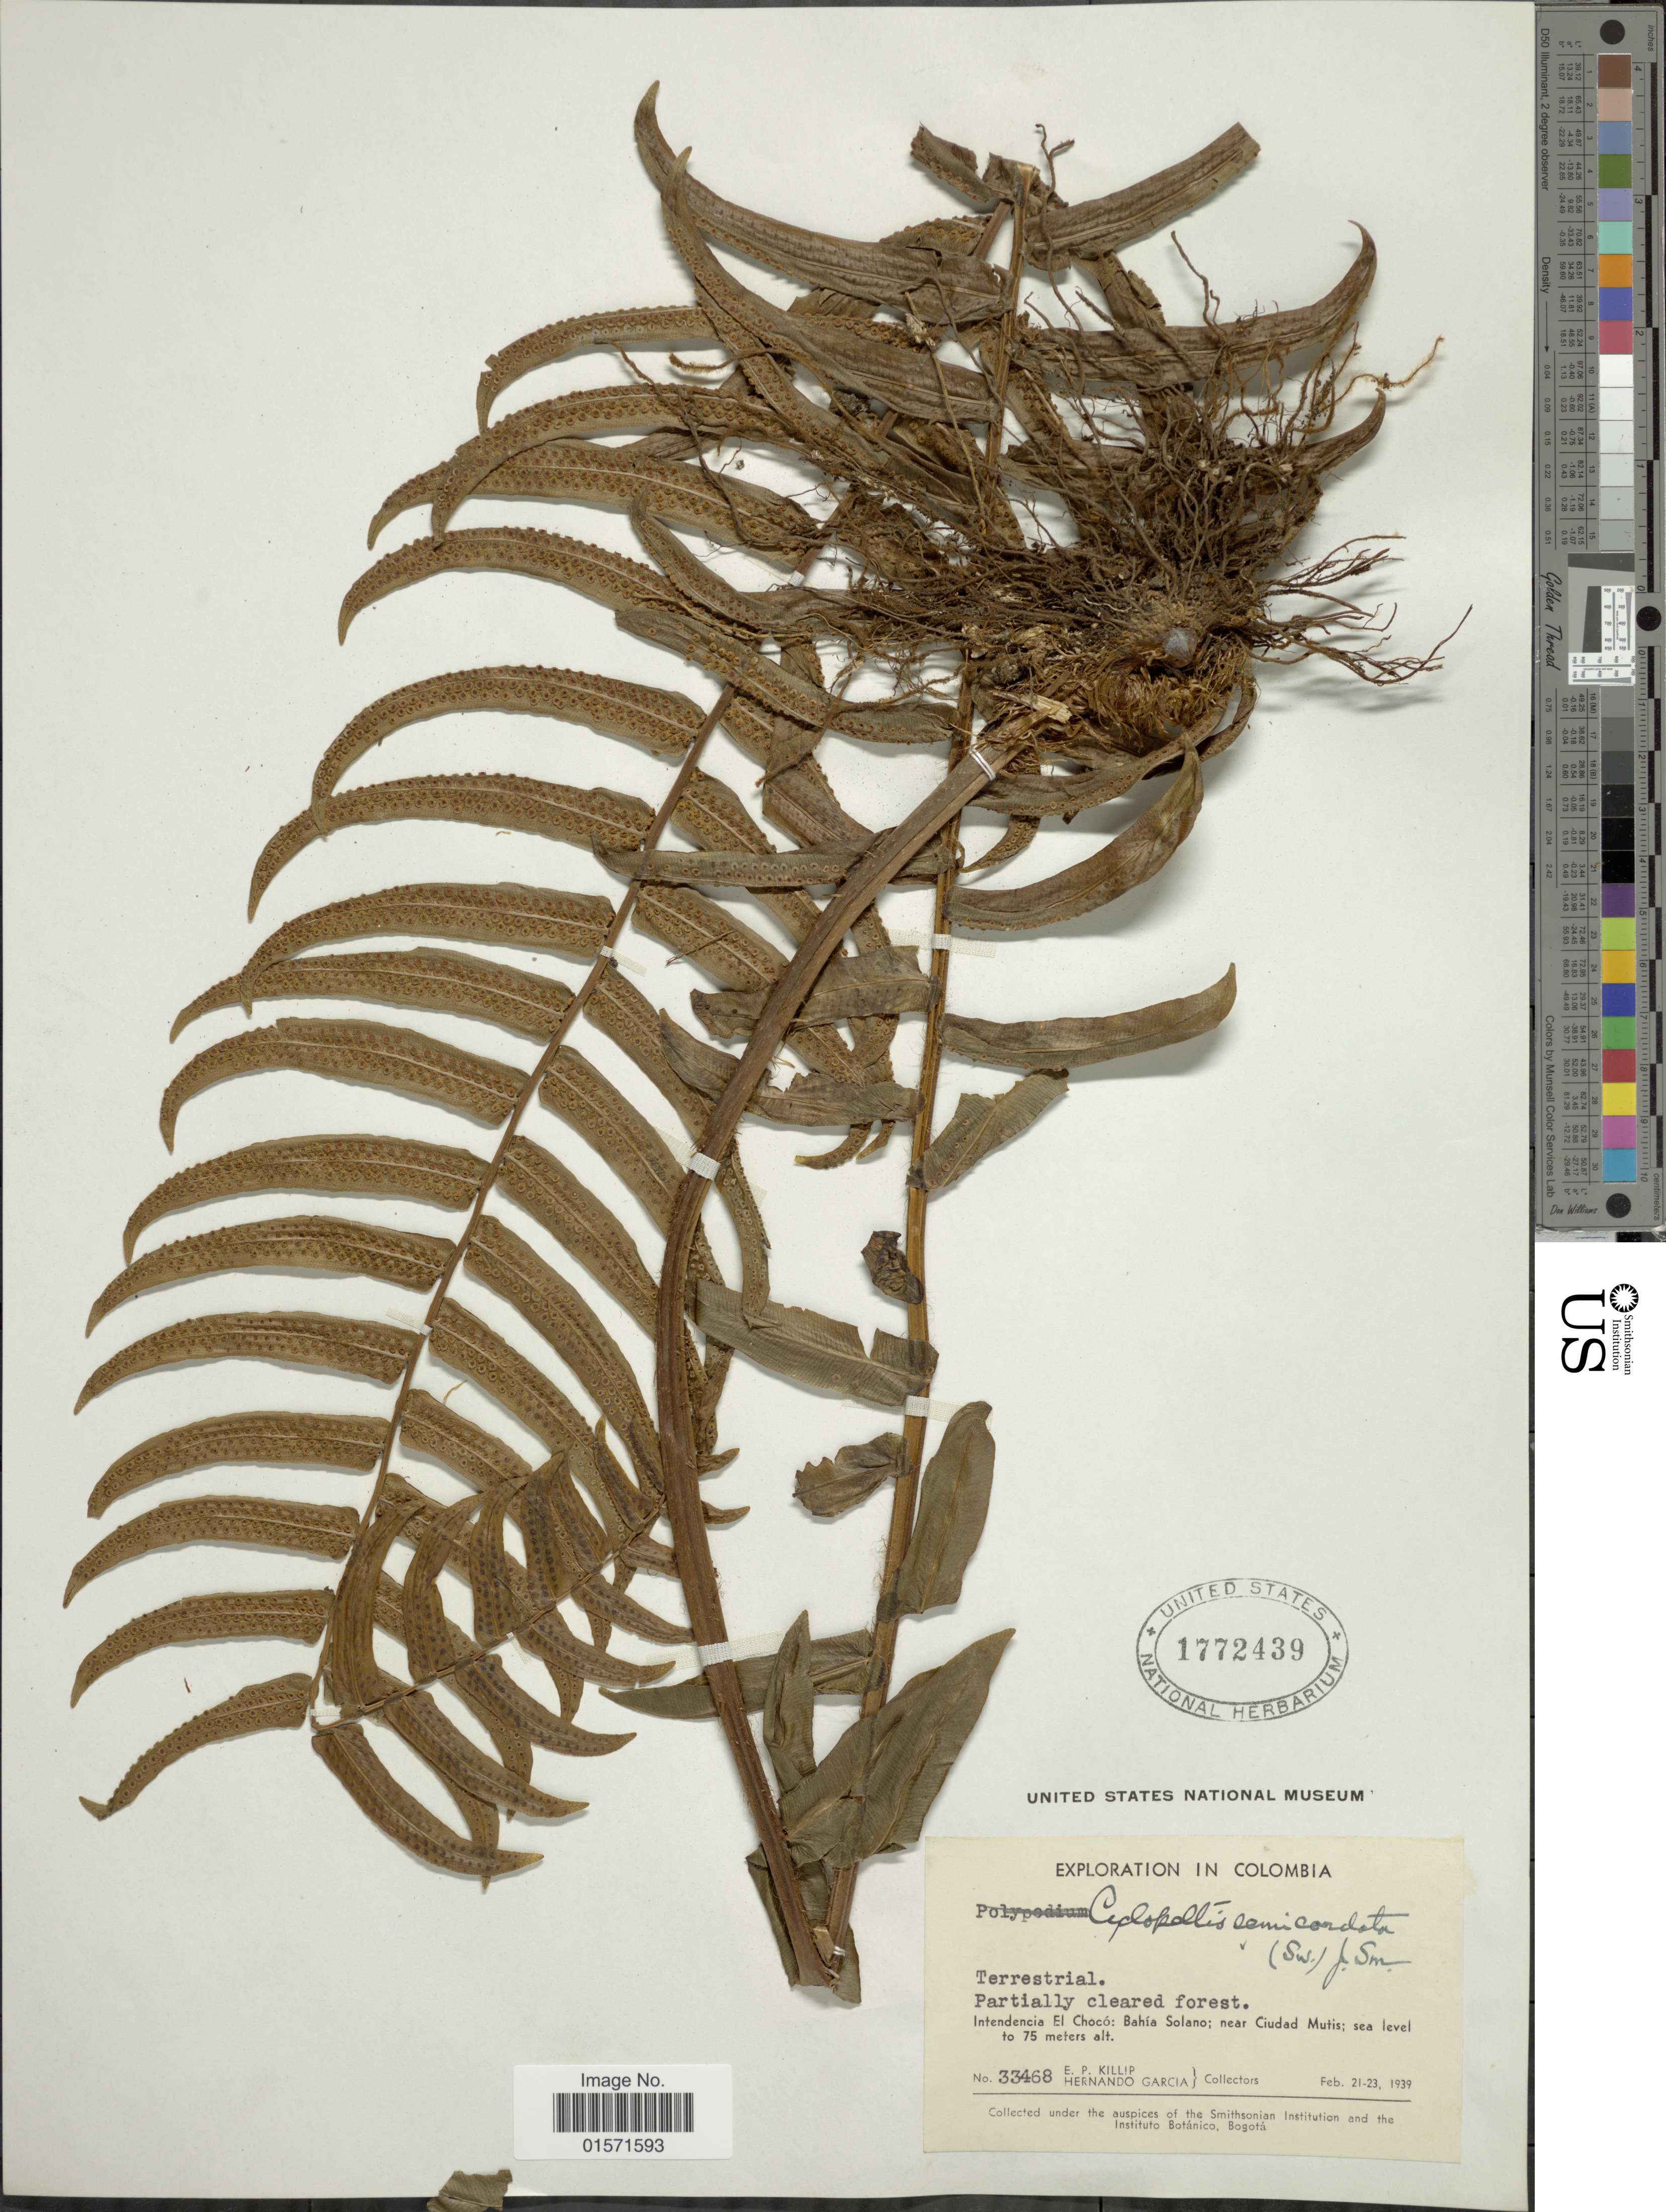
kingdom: Plantae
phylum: Tracheophyta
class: Polypodiopsida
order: Polypodiales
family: Lomariopsidaceae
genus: Cyclopeltis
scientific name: Cyclopeltis semicordata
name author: (Sw.) J. Sm.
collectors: E. P. Killip & H. Garcia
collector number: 33468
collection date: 1939-02-21/1939-02-23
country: Colombia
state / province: Chocó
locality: Intendencia El Choco: Bahia Solano: near Ciudad Mutis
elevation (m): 75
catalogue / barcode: US 1772439